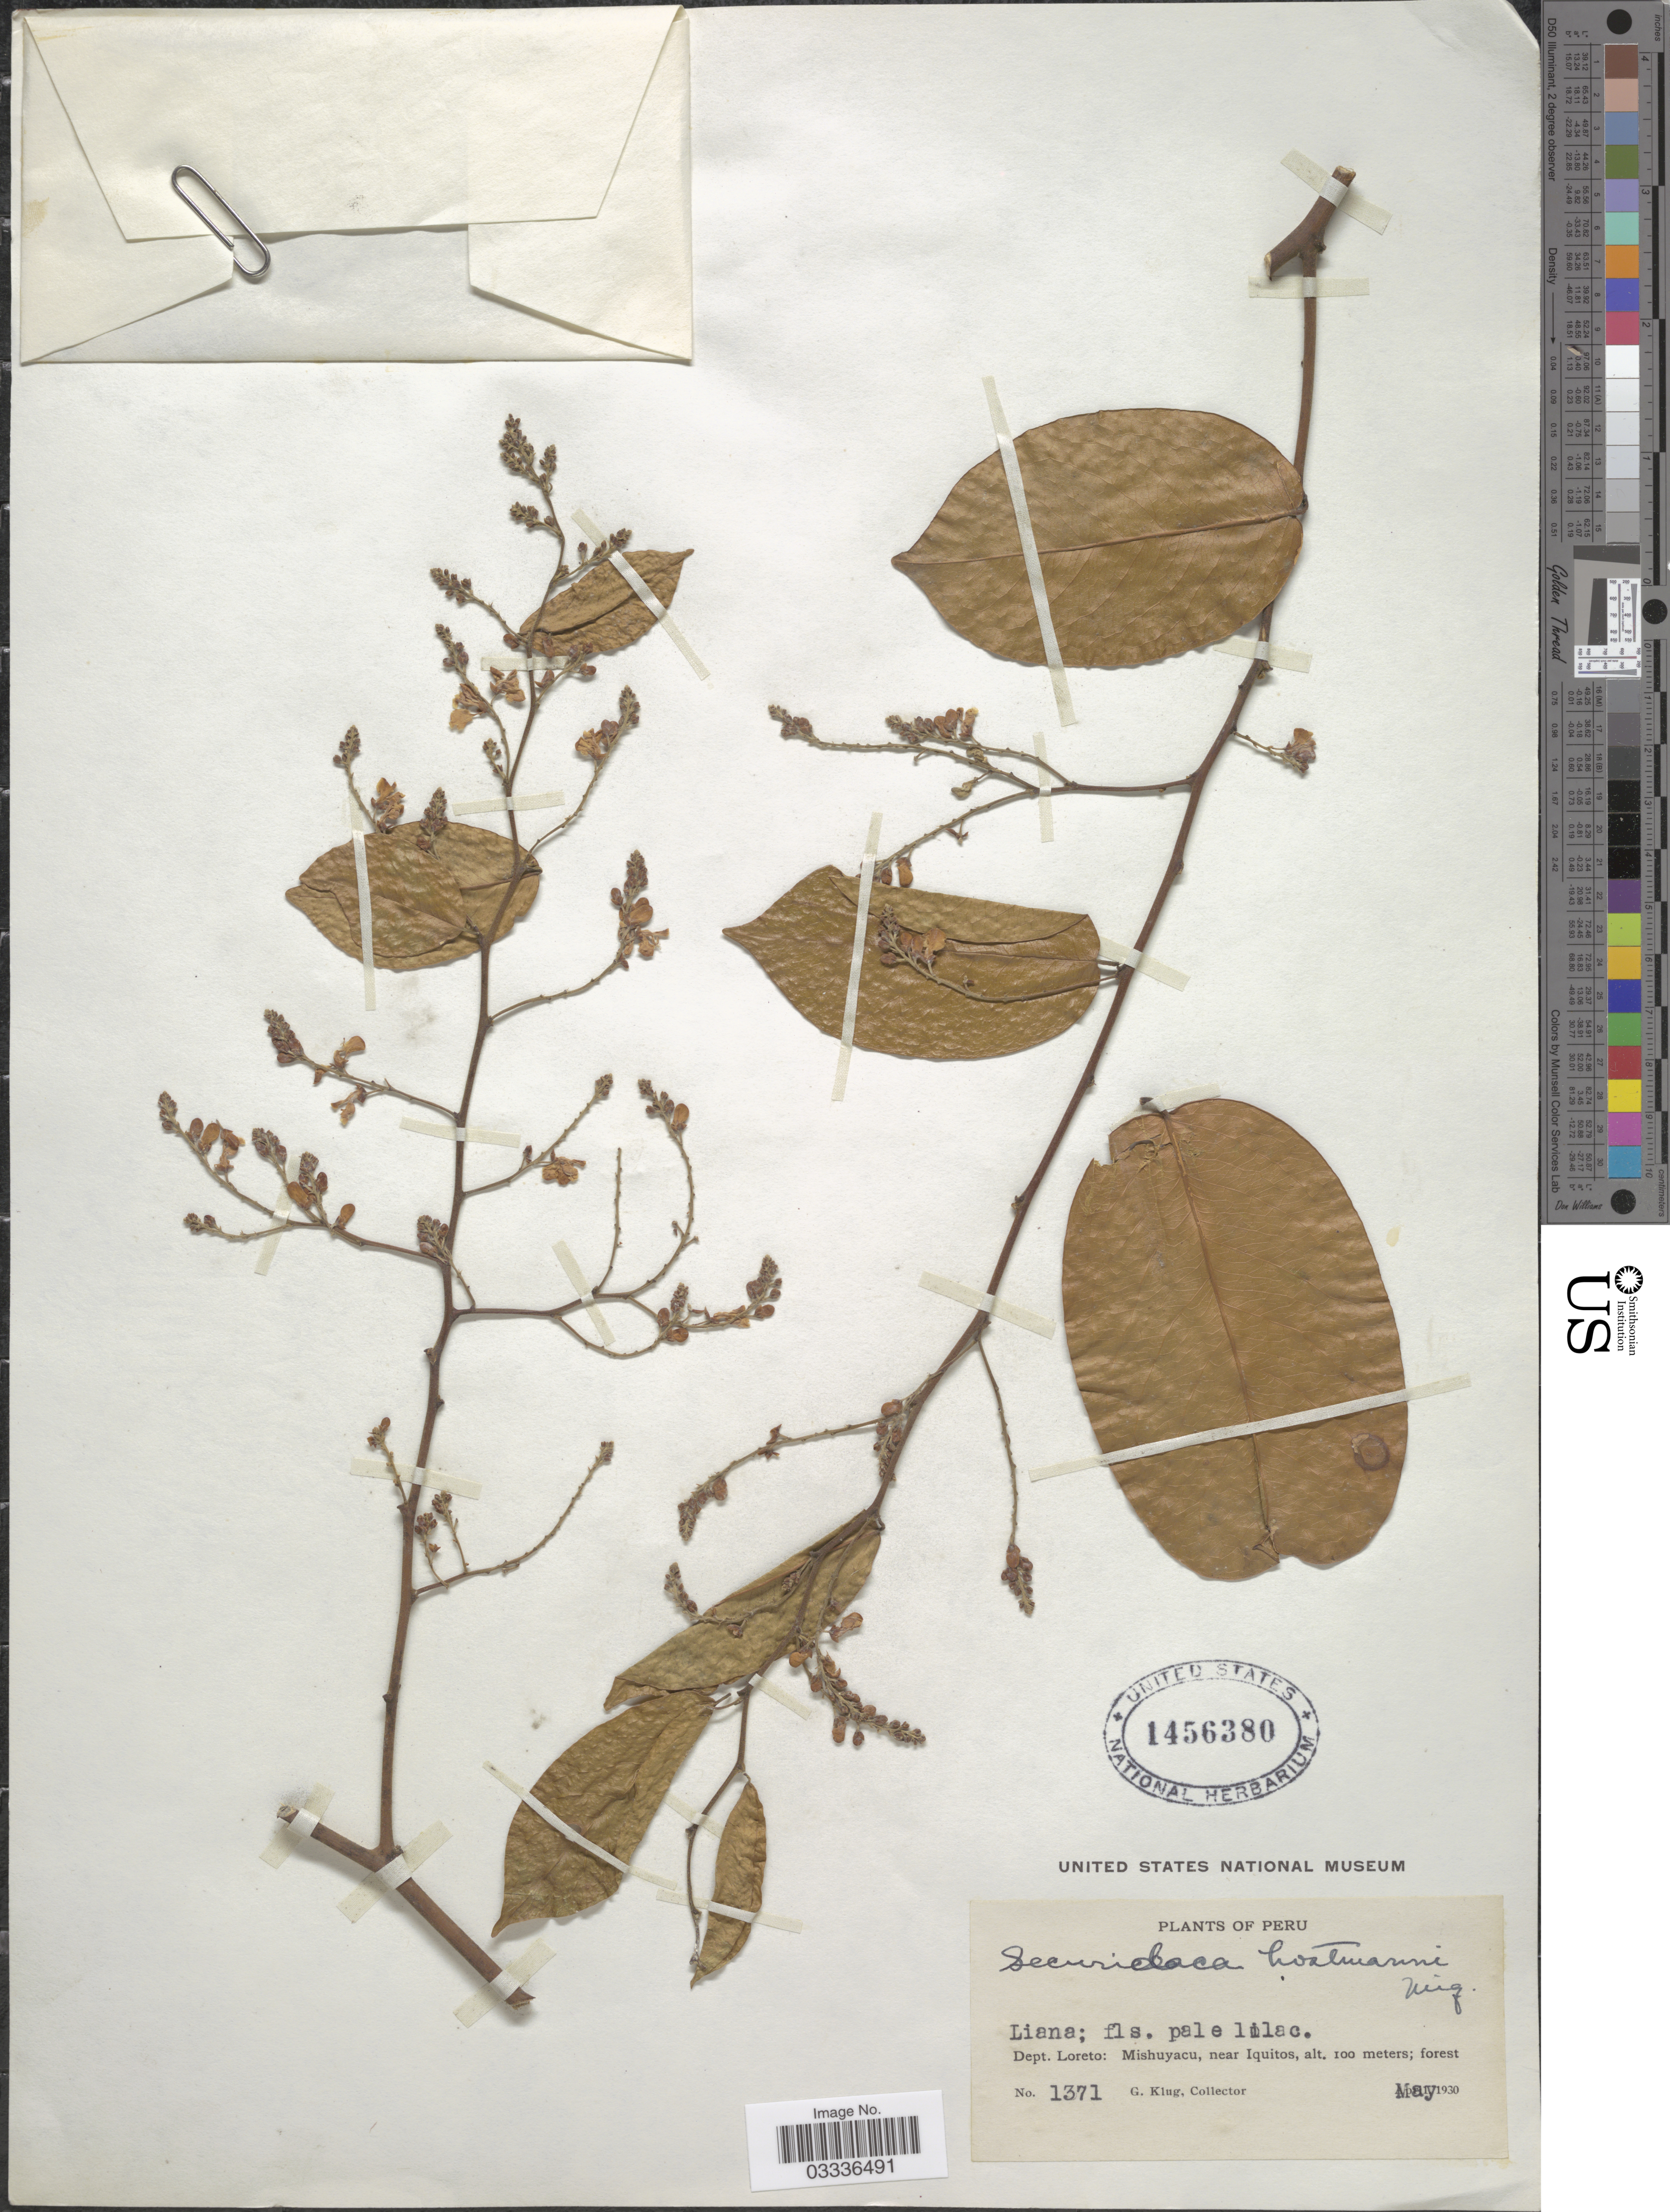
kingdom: Plantae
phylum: Tracheophyta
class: Magnoliopsida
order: Fabales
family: Polygalaceae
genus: Securidaca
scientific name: Securidaca paniculata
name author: Rich.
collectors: G. Klug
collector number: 1371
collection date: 1930-05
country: Peru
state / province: Loreto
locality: Dept. Loreto: Mishuyacu, near Iquitos.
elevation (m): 100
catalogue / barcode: US 1456380